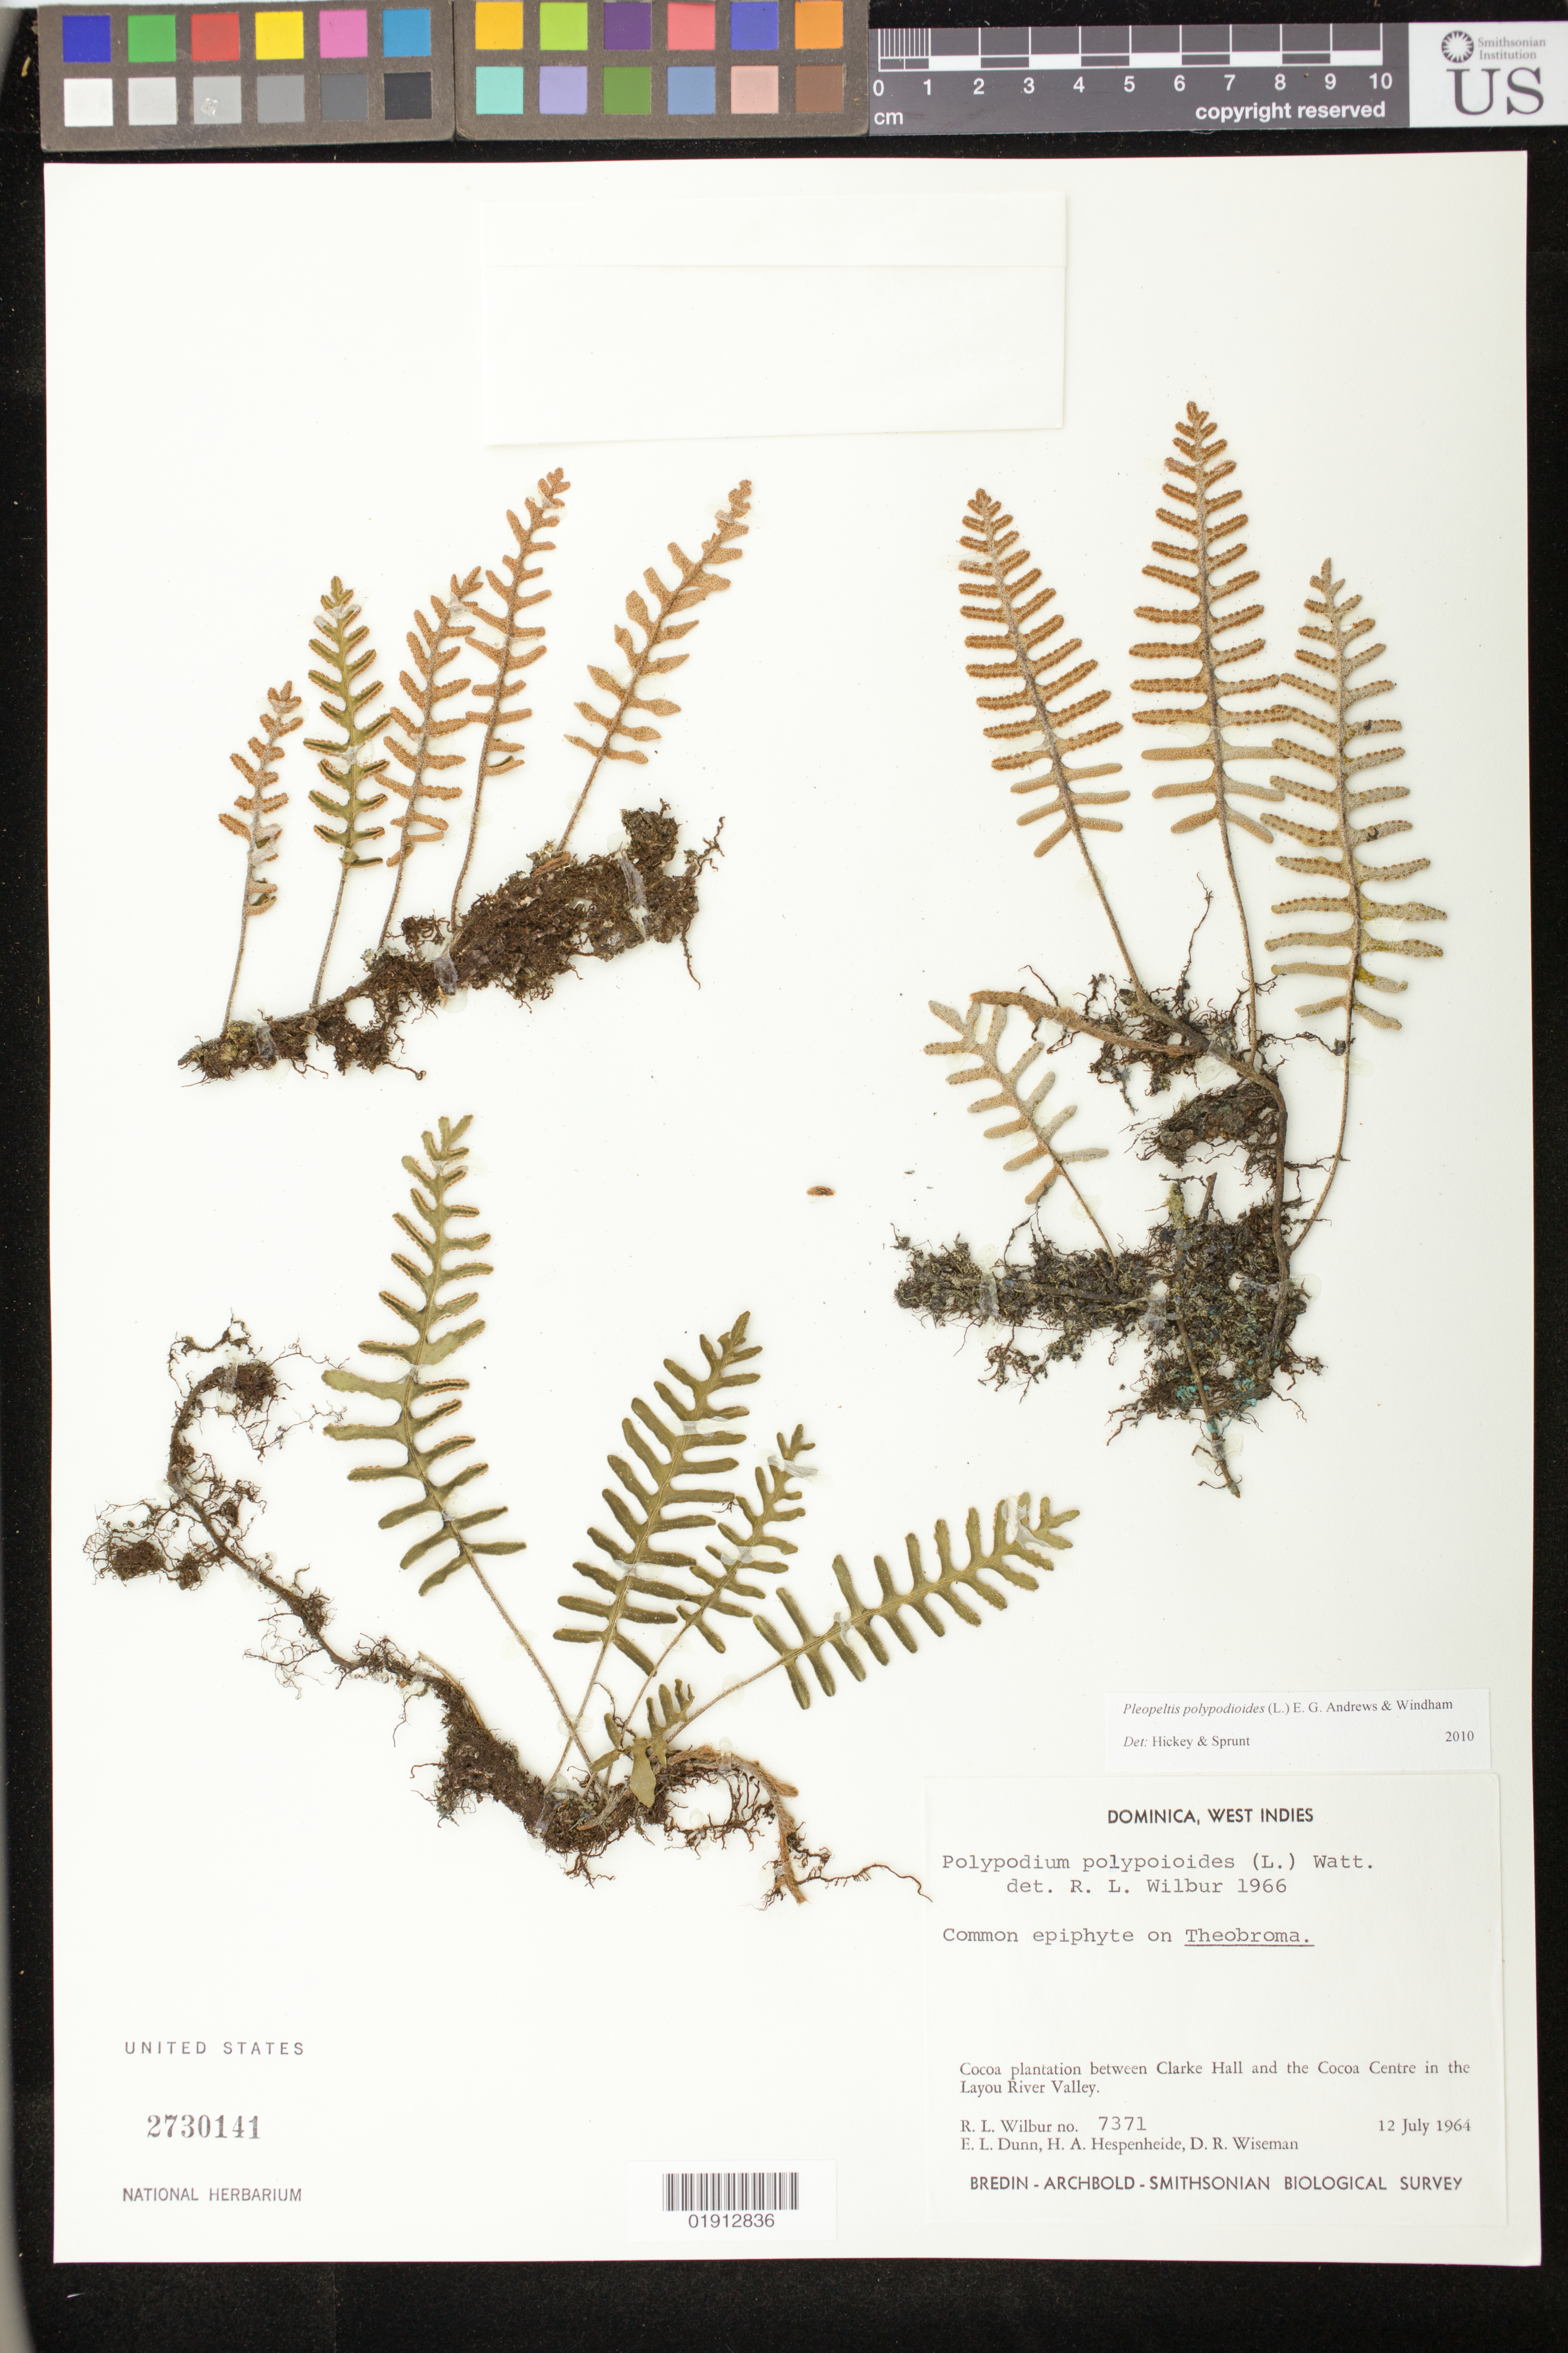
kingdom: Plantae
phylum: Tracheophyta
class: Polypodiopsida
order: Polypodiales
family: Polypodiaceae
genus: Pleopeltis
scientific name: Pleopeltis polypodioides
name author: (L.) E.G. Andrews & Windham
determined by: Hickey, R. J.; Sprunt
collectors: R. L. Wilbur, E. Dunn, H. A. Hespenheide & D. R. Wiseman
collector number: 7371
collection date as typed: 12 Jul 1964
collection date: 1964-07-12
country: Dominica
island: Dominica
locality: Between Clarke Hall and the Cocoa Centre in the Layou River Valley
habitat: Cocoa plantation.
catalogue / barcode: US 2730141